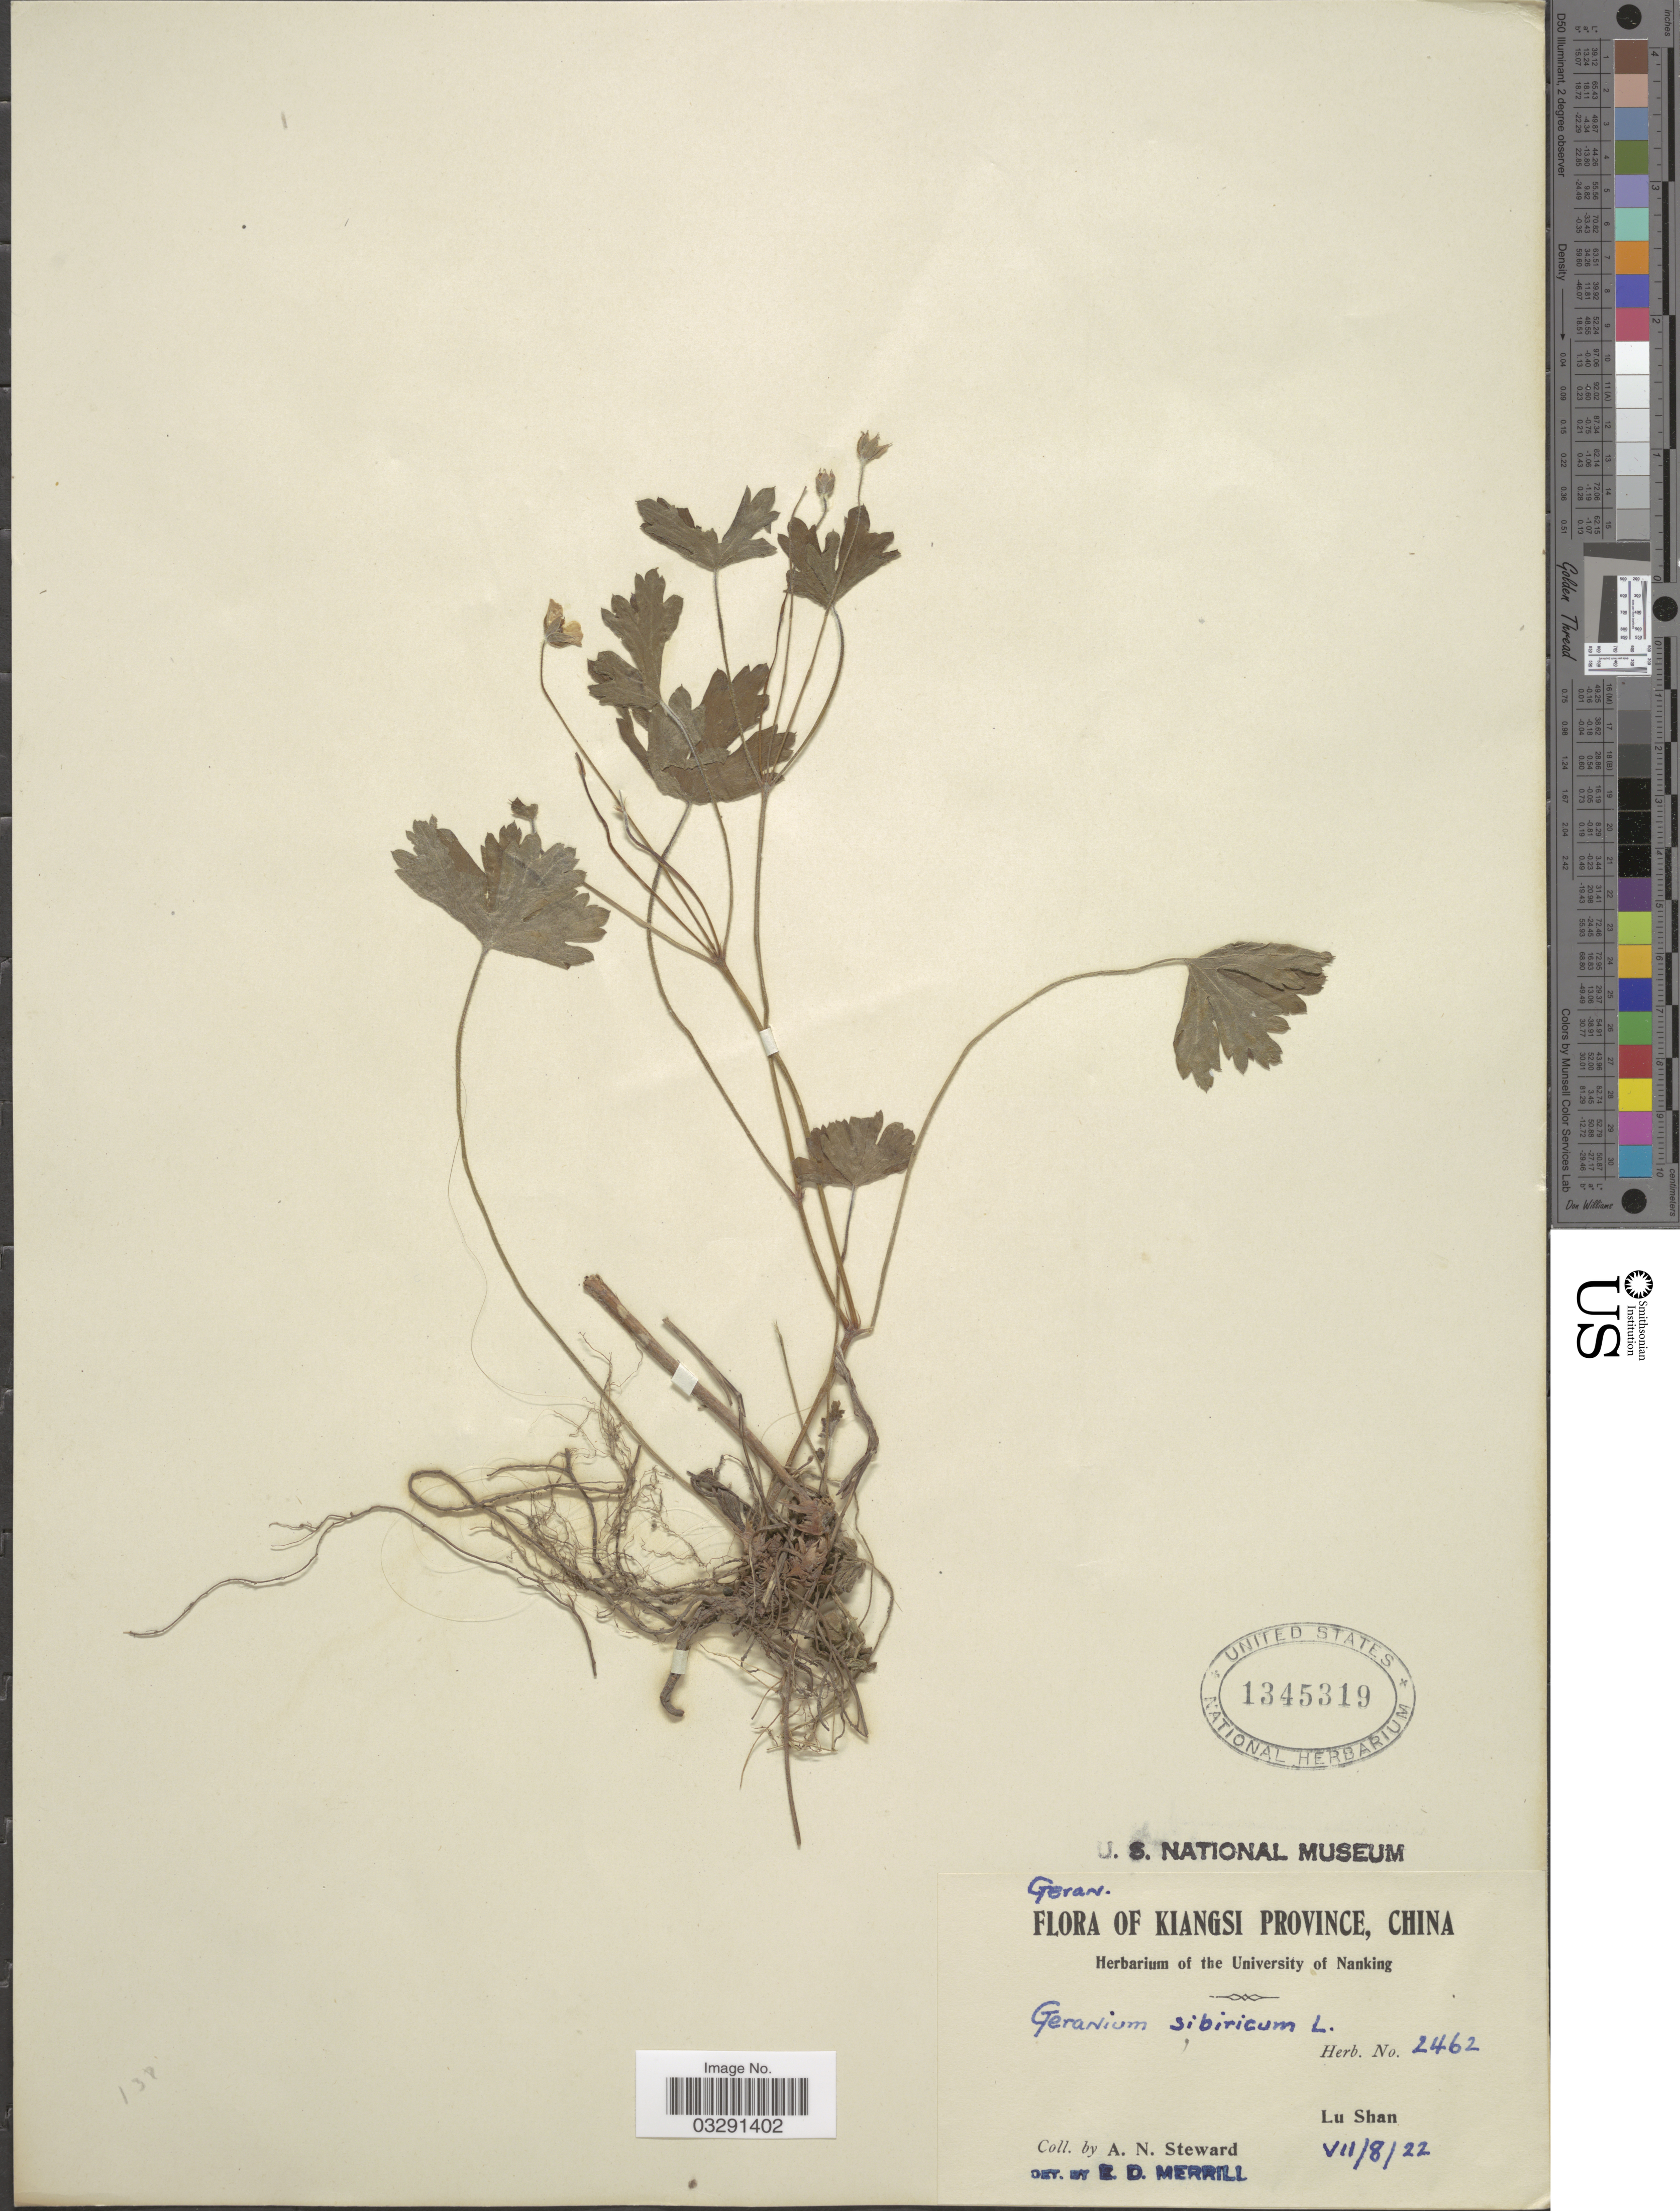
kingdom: Plantae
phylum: Tracheophyta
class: Magnoliopsida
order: Geraniales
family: Geraniaceae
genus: Geranium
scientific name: Geranium sibiricum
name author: L.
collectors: A. N. Steward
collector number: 2462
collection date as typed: Transcribed d/m/y: 8/7/22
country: China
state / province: Jiangxi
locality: Kiangsi Province. Lu Shan.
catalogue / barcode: US 1345319